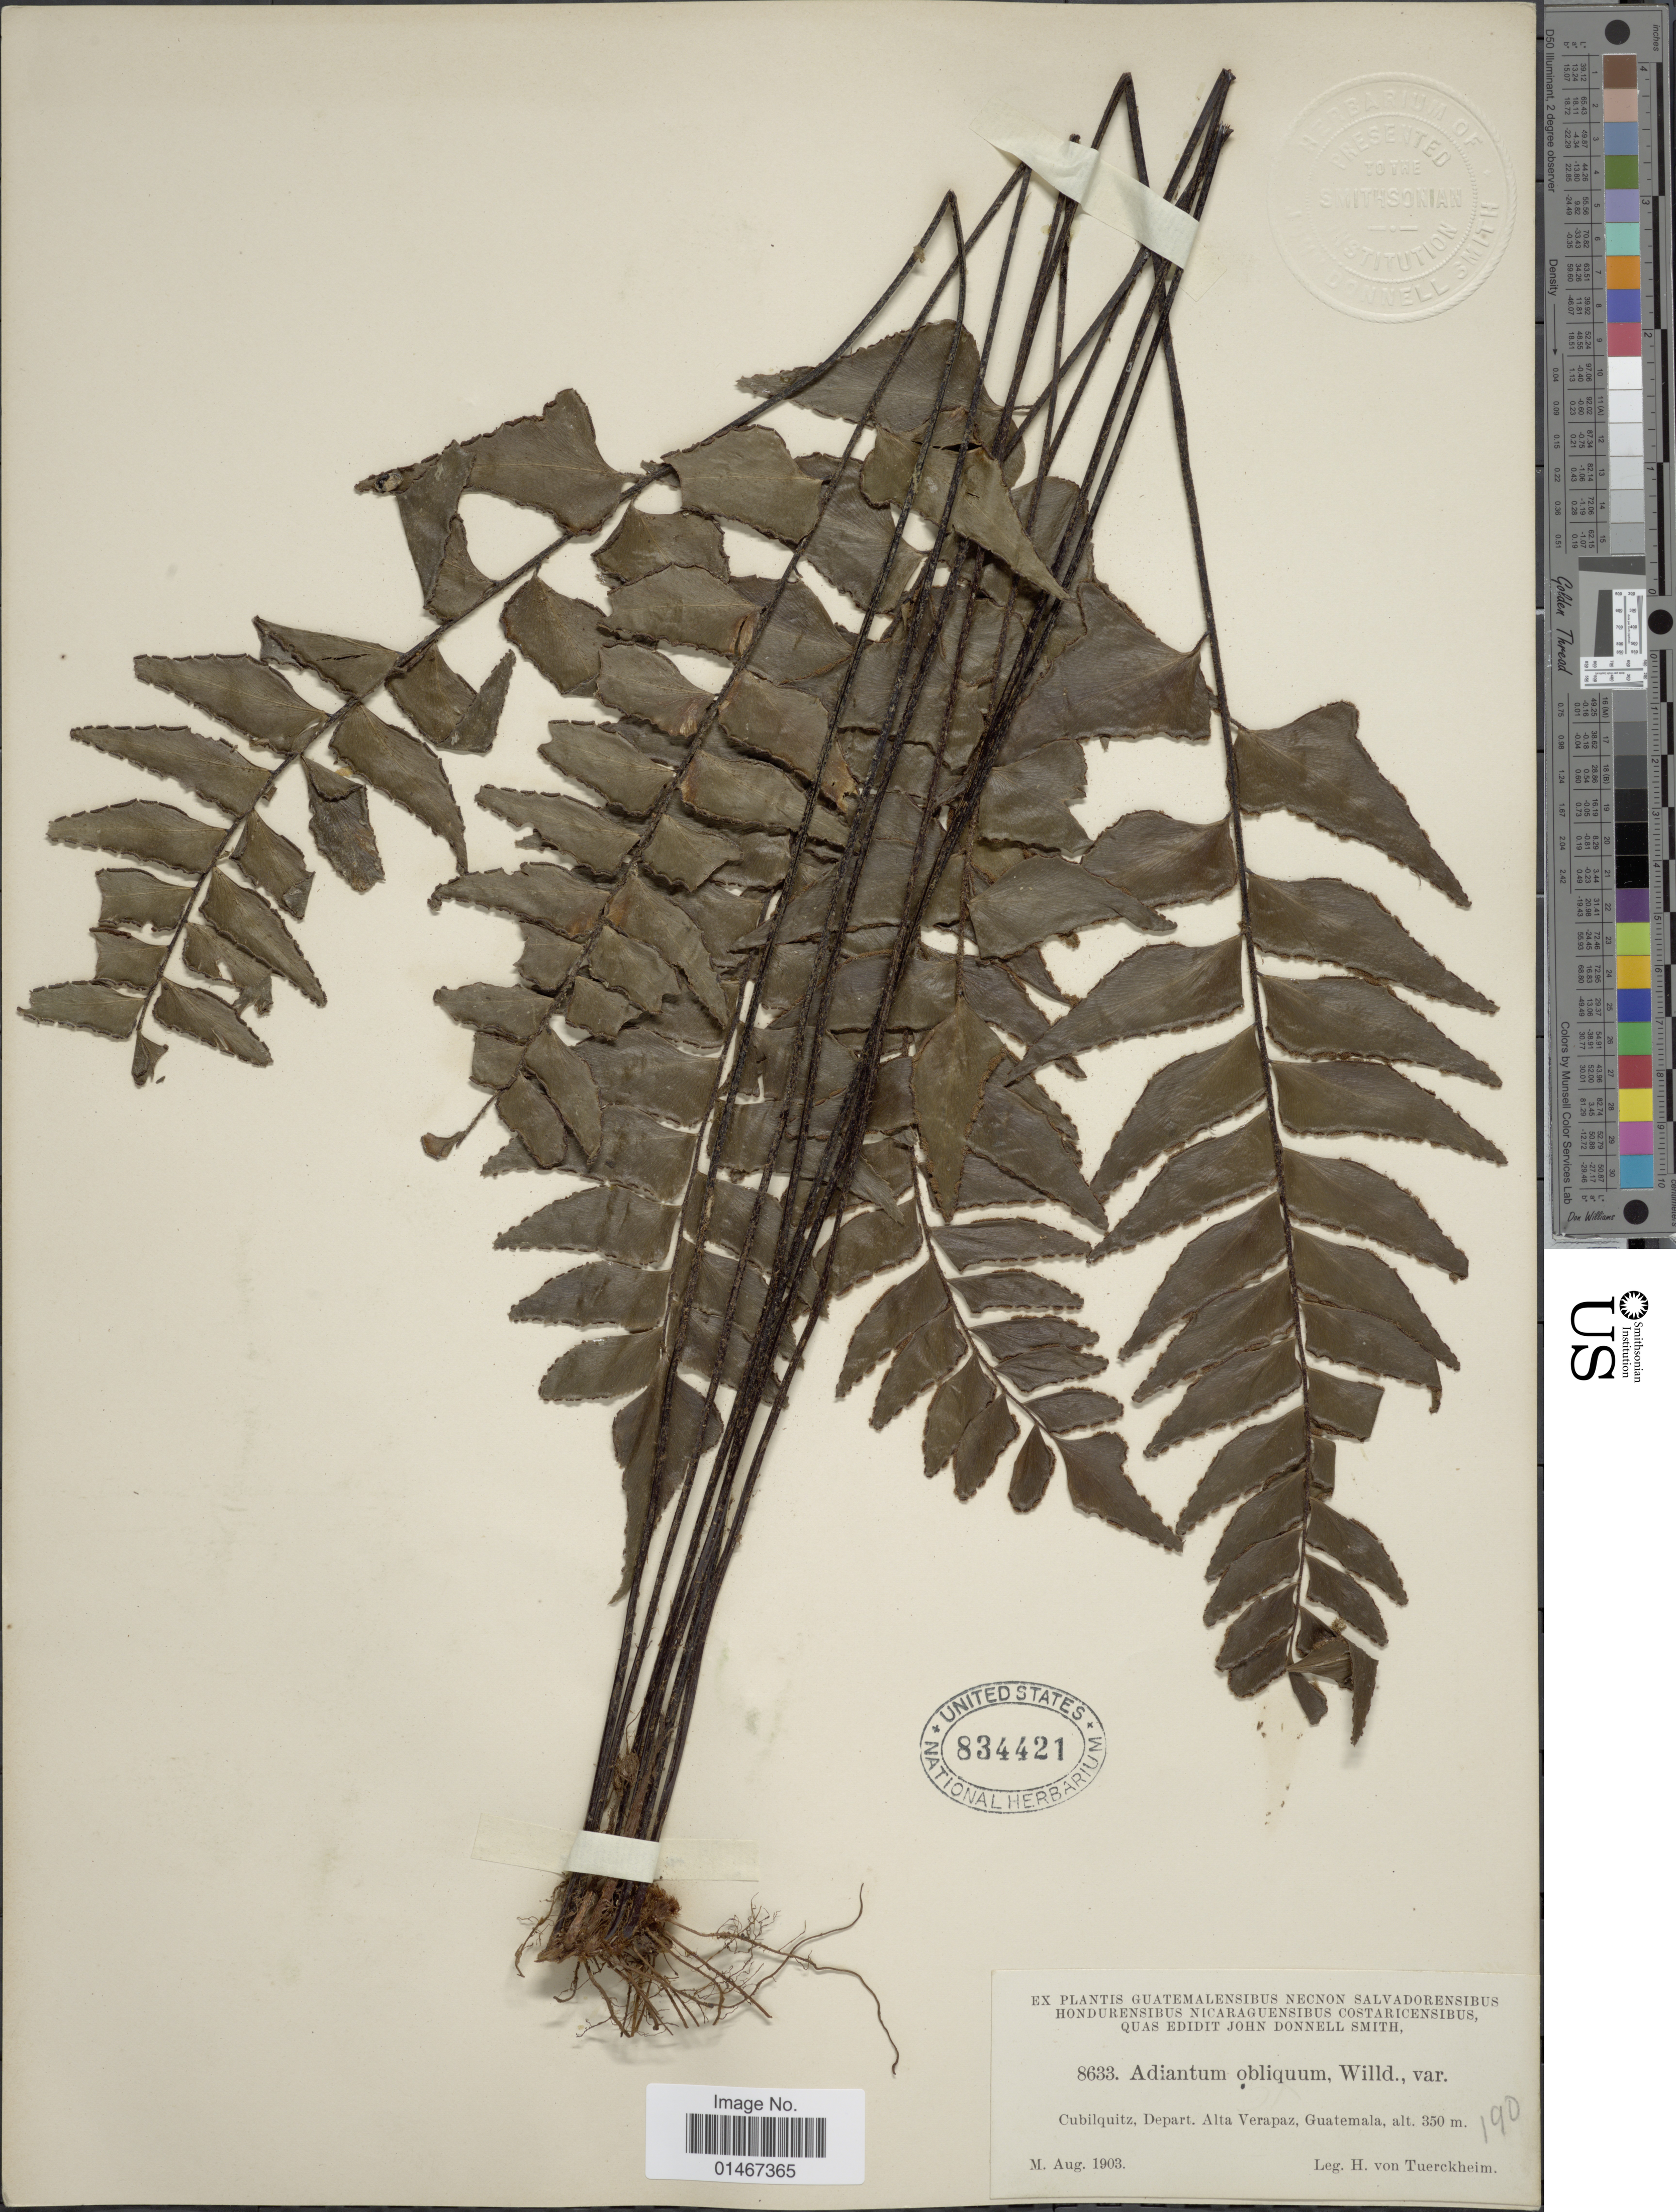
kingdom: Plantae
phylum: Tracheophyta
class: Polypodiopsida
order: Polypodiales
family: Pteridaceae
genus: Adiantum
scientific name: Adiantum obliquum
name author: Willd.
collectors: H. von Türckheim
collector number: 8633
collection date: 1903-08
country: Guatemala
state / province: Alta Verapaz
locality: Cubilquitz, Depart. Alta Verapaz.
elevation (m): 350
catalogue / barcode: US 834421